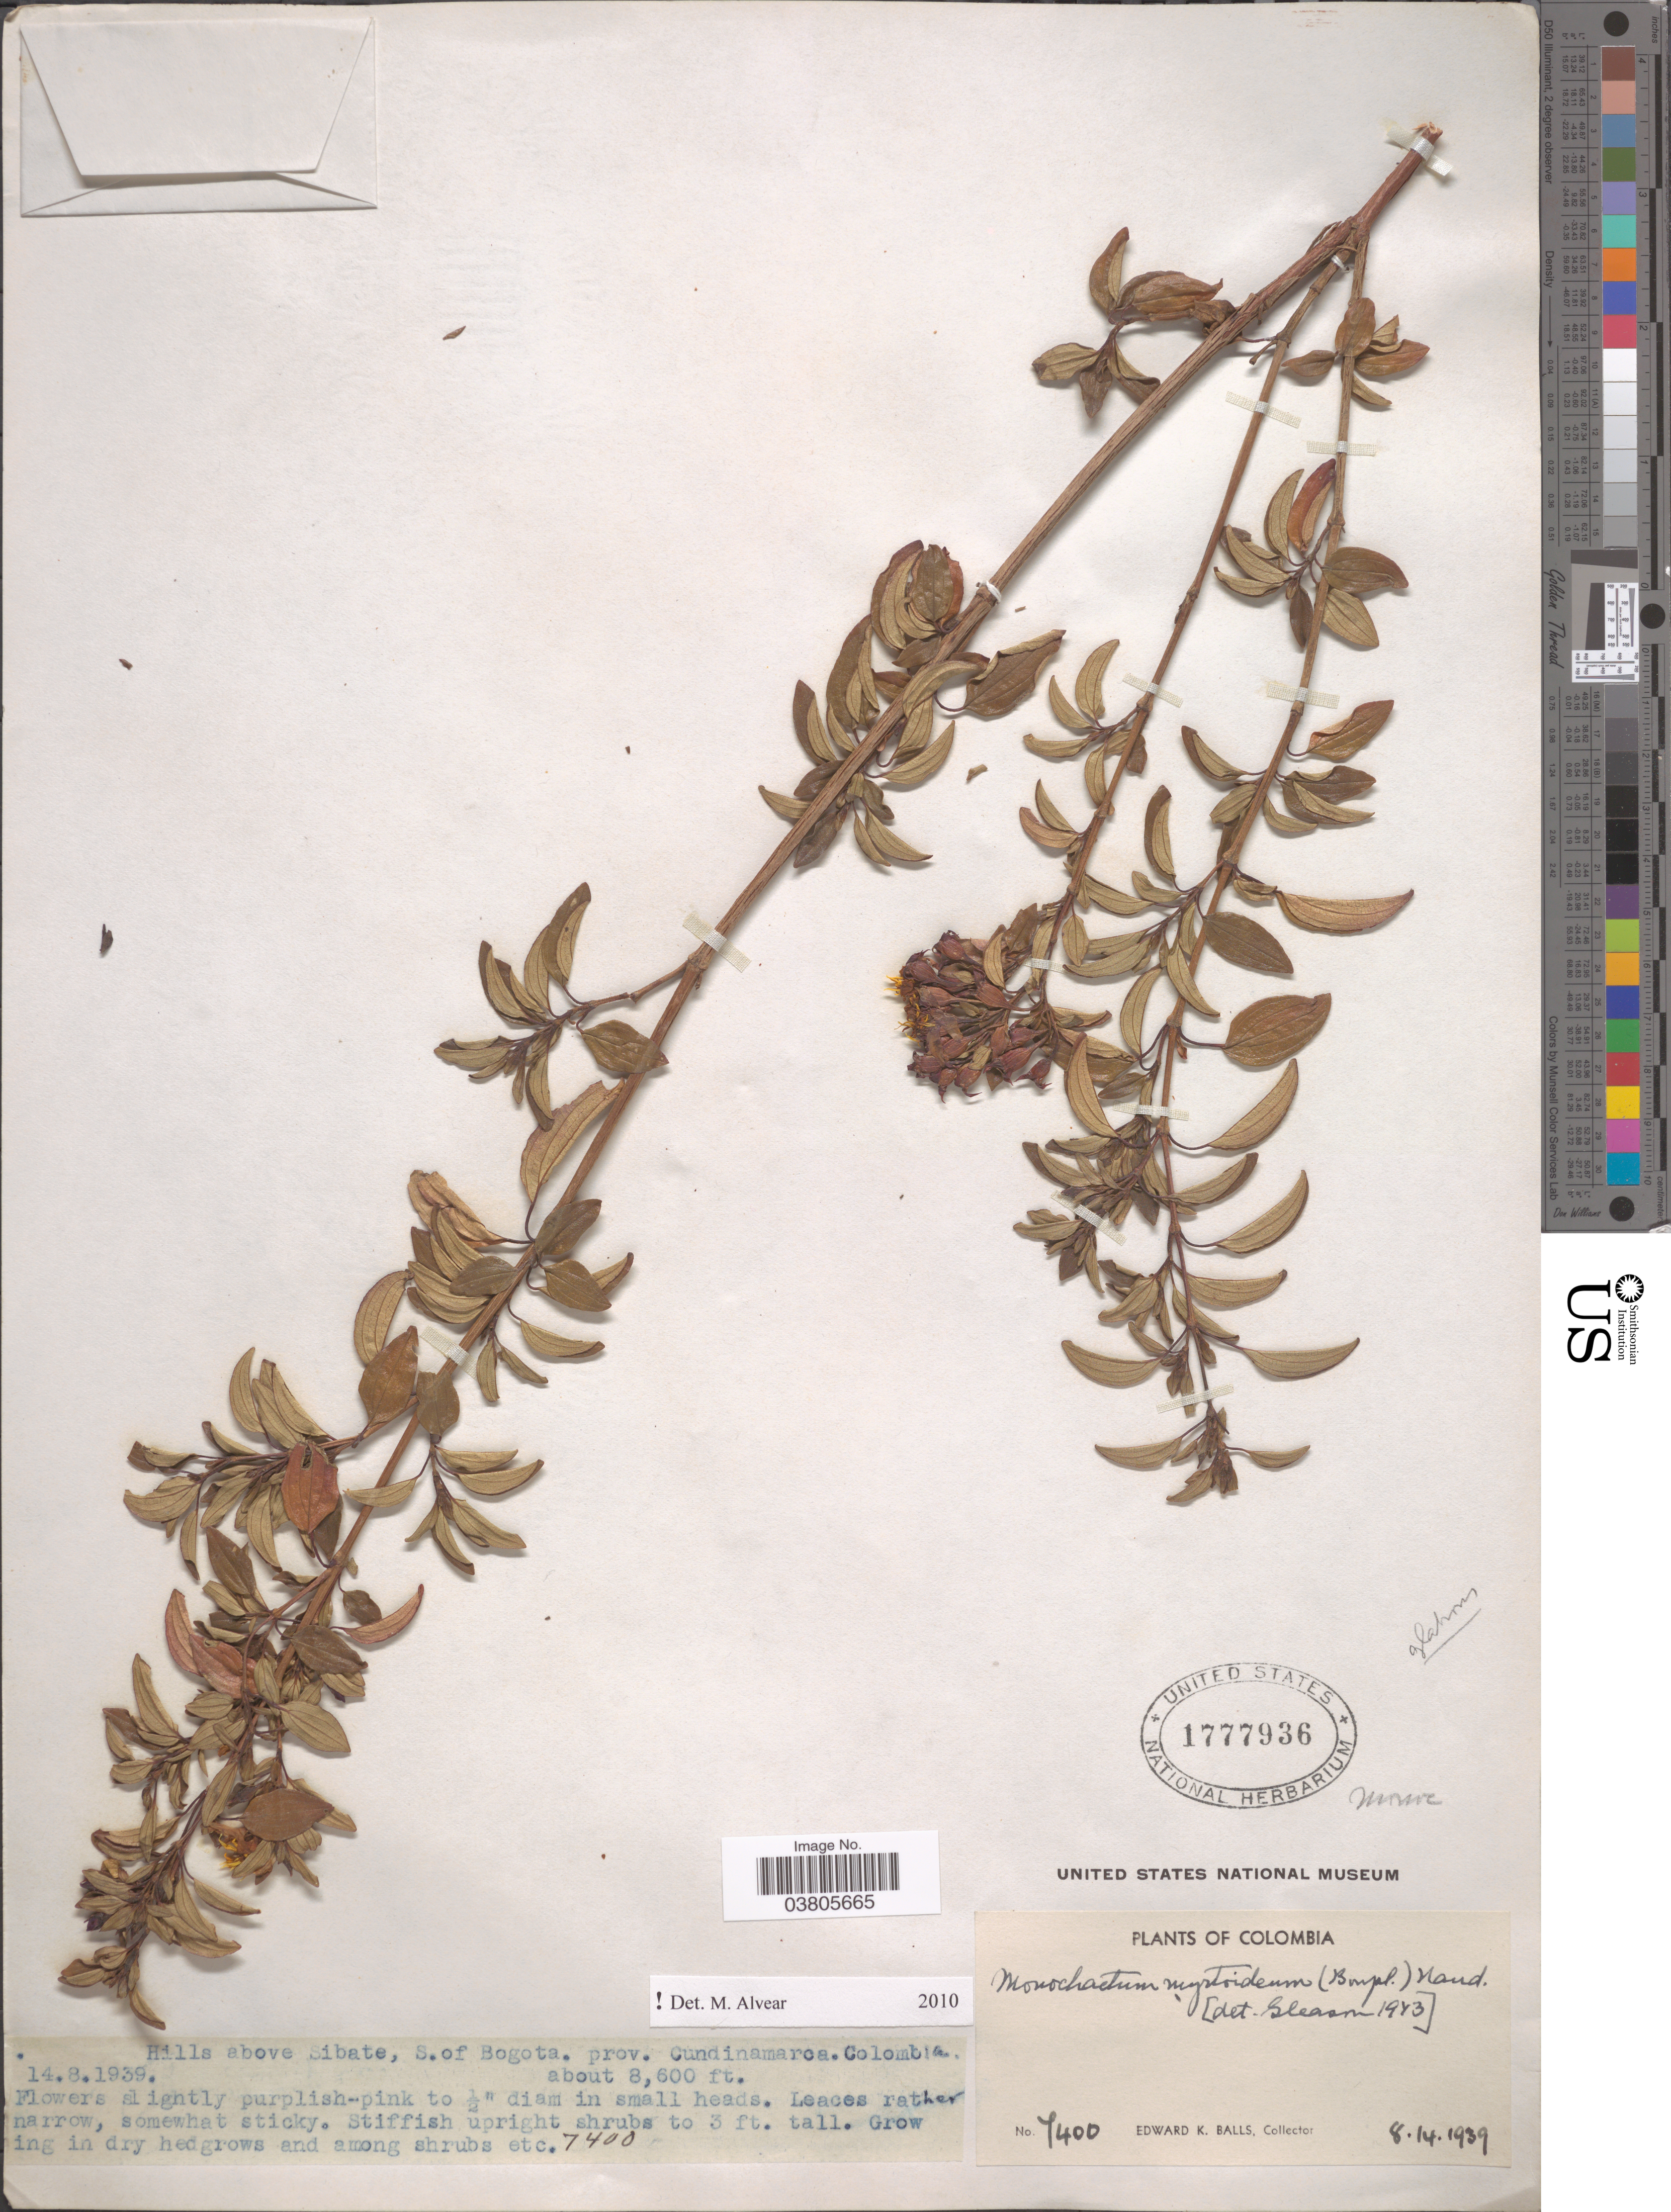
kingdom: Plantae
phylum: Tracheophyta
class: Magnoliopsida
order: Myrtales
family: Melastomataceae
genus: Monochaetum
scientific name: Monochaetum myrtoideum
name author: Naudin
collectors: E. K. Balls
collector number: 7400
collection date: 1939-08-14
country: Colombia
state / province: Cundinamarca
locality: Hills above Sibate, S. of Bogota.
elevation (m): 2621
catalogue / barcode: US 1777936